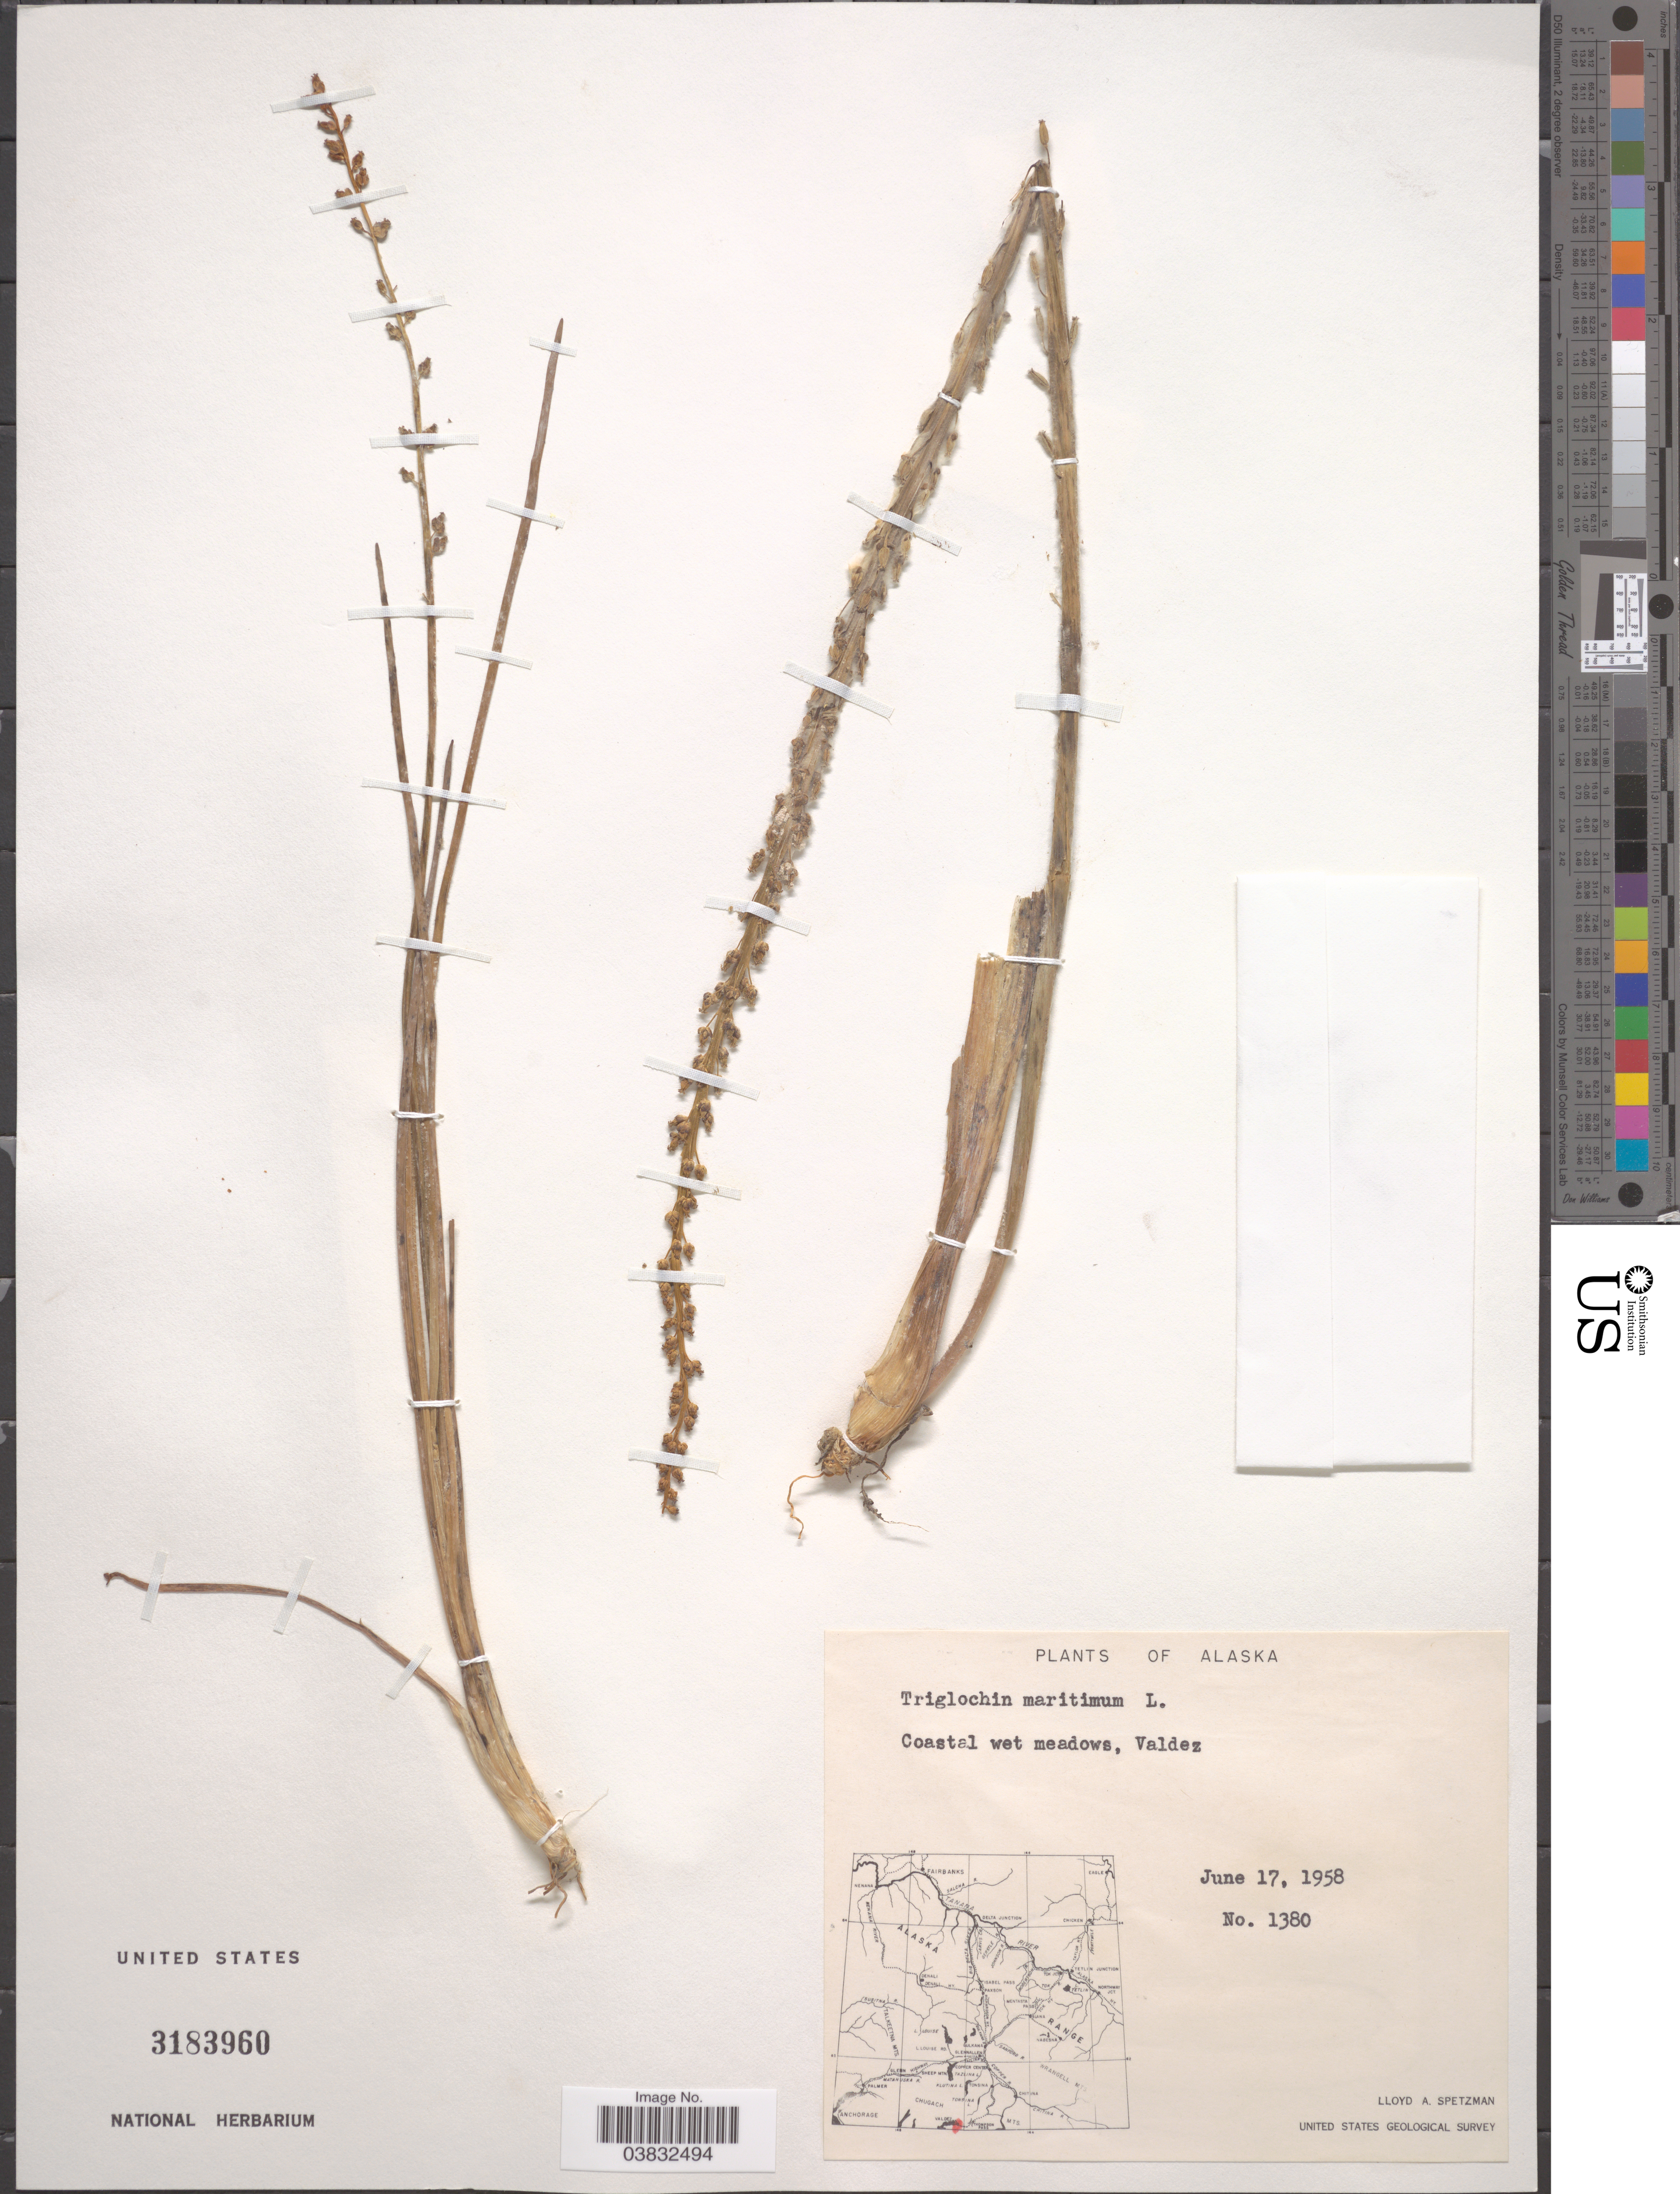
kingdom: Plantae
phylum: Tracheophyta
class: Liliopsida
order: Alismatales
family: Juncaginaceae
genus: Triglochin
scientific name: Triglochin maritima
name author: L.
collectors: L. Spetzman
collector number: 1380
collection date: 1958-06-17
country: United States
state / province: Alaska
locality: Coastal wet meadows, Valdez.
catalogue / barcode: US 3183960